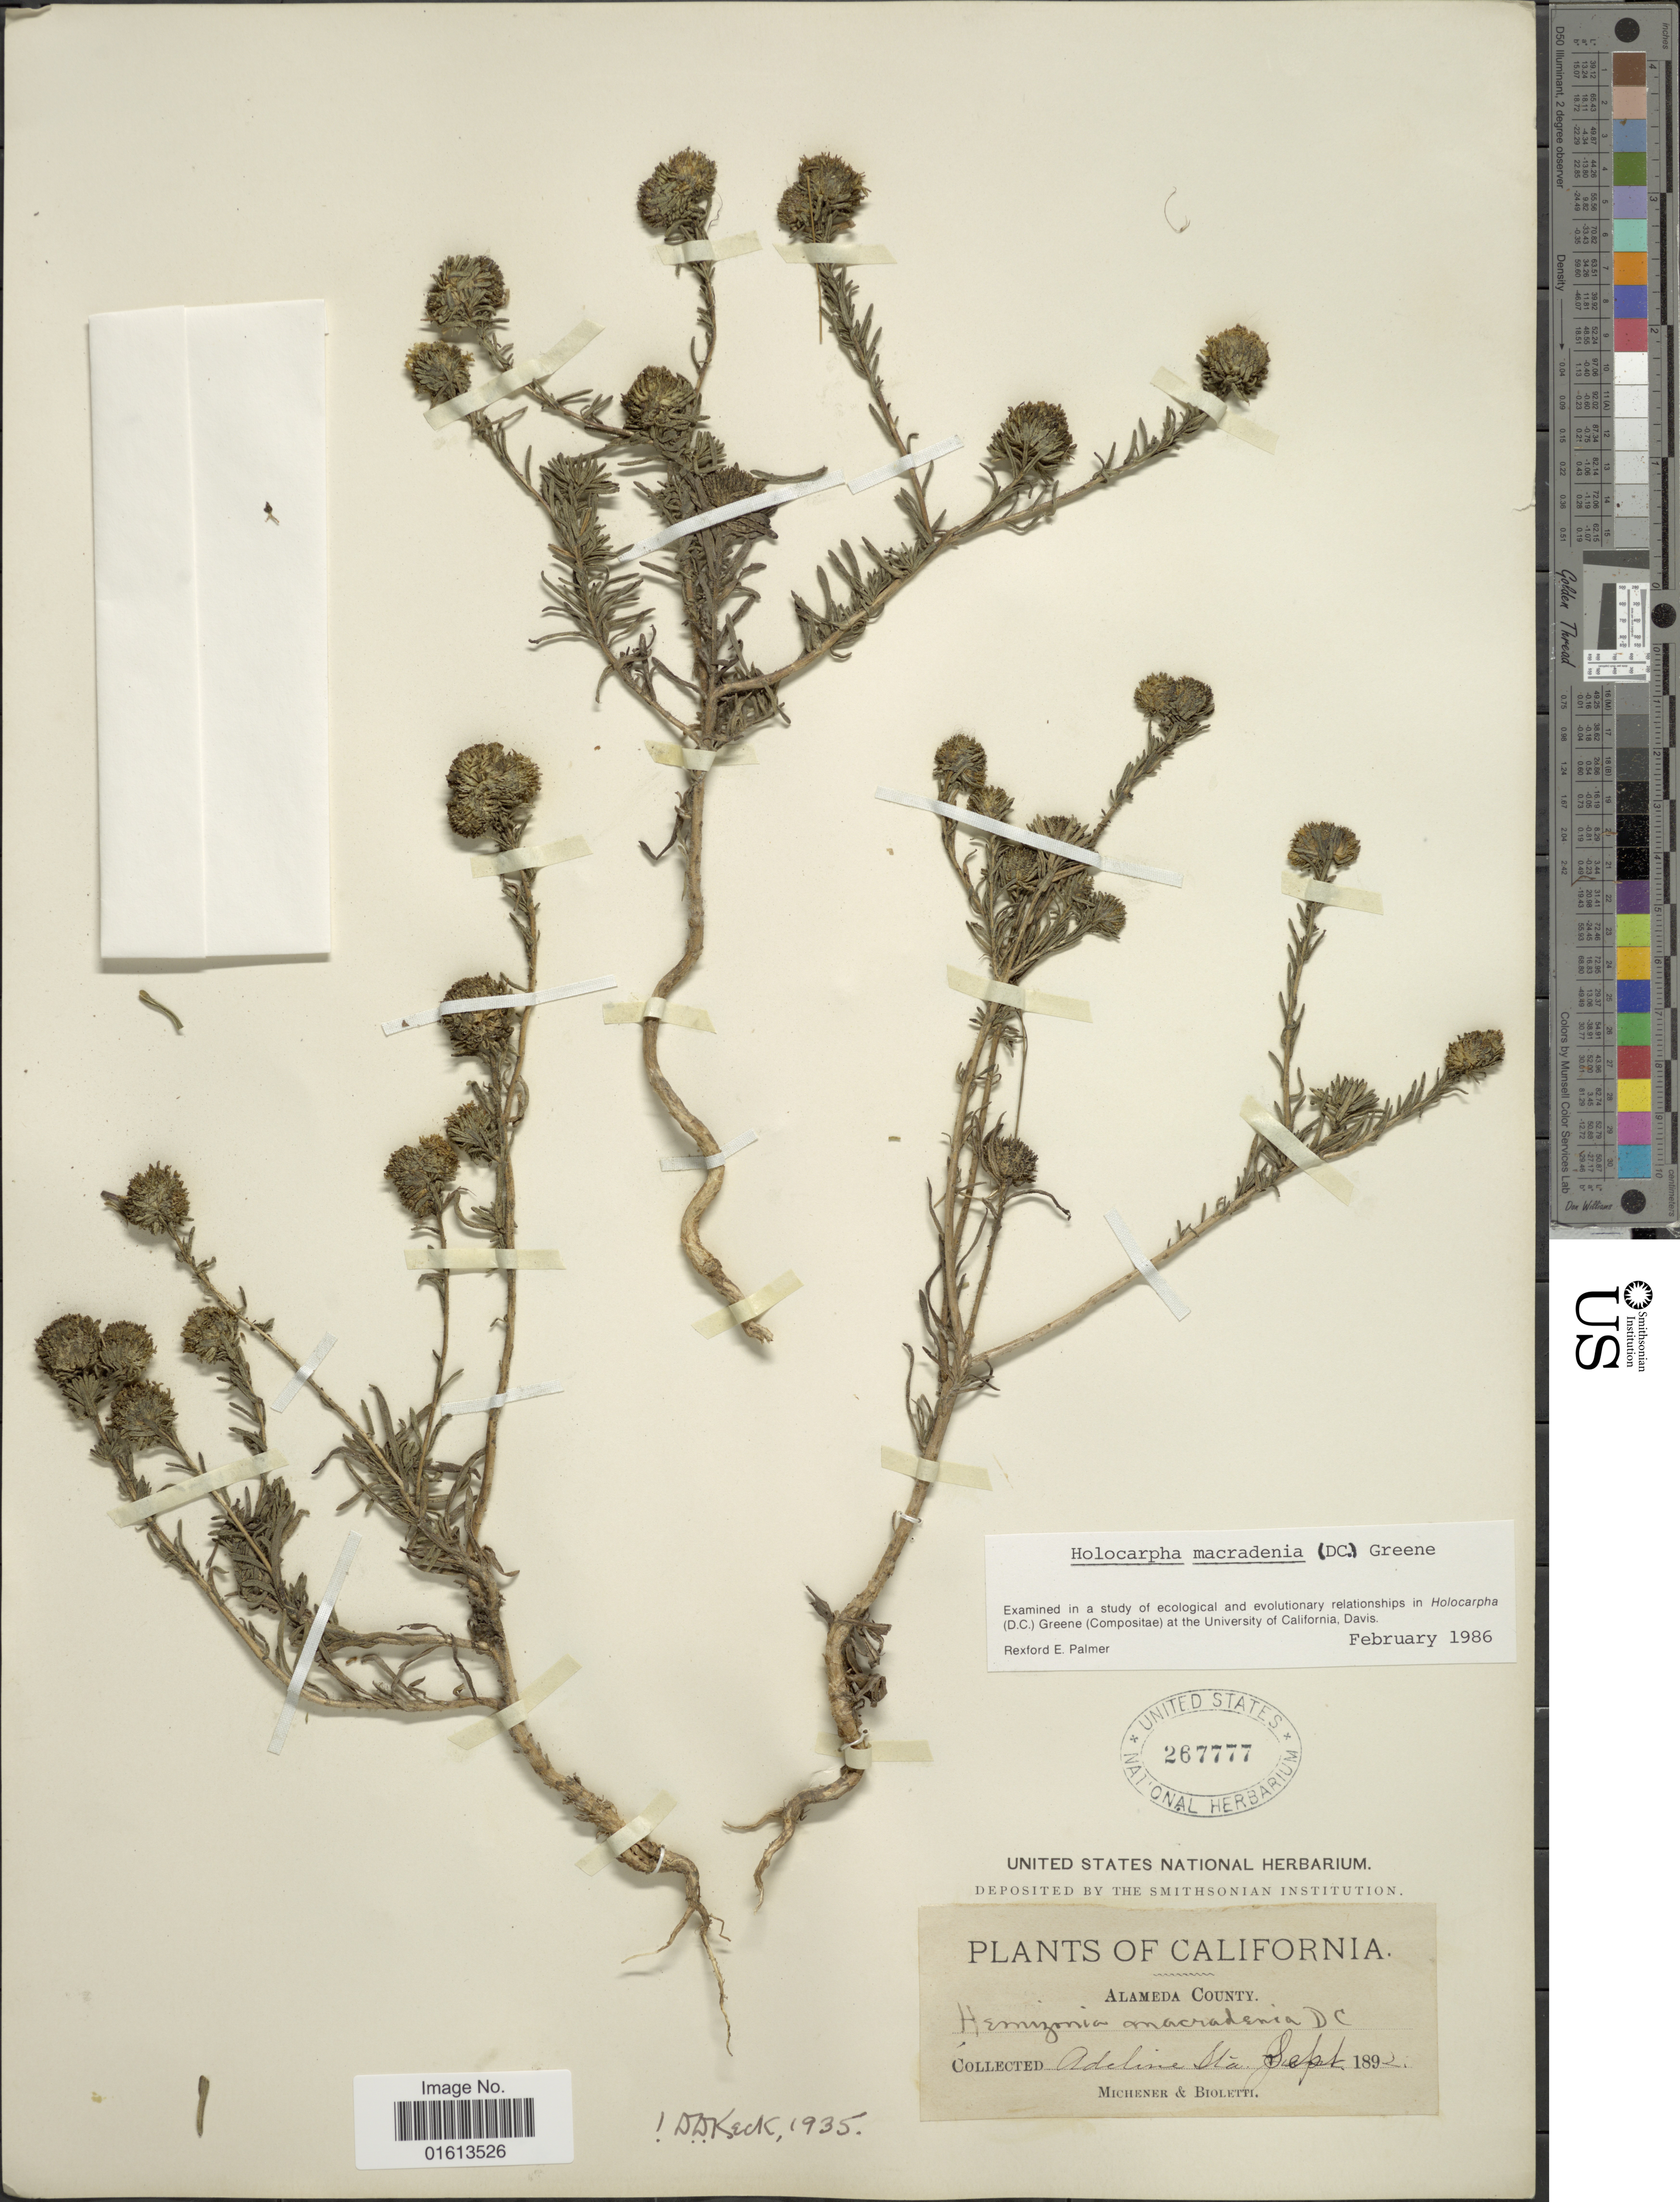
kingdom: Plantae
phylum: Tracheophyta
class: Magnoliopsida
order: Asterales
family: Asteraceae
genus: Holocarpha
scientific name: Holocarpha macradenia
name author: (DC.) Greene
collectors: -. Michener & -- Bioletti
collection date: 1892-09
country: United States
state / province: California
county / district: Alameda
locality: Alameda County, Adeline Sta.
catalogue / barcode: US 267777